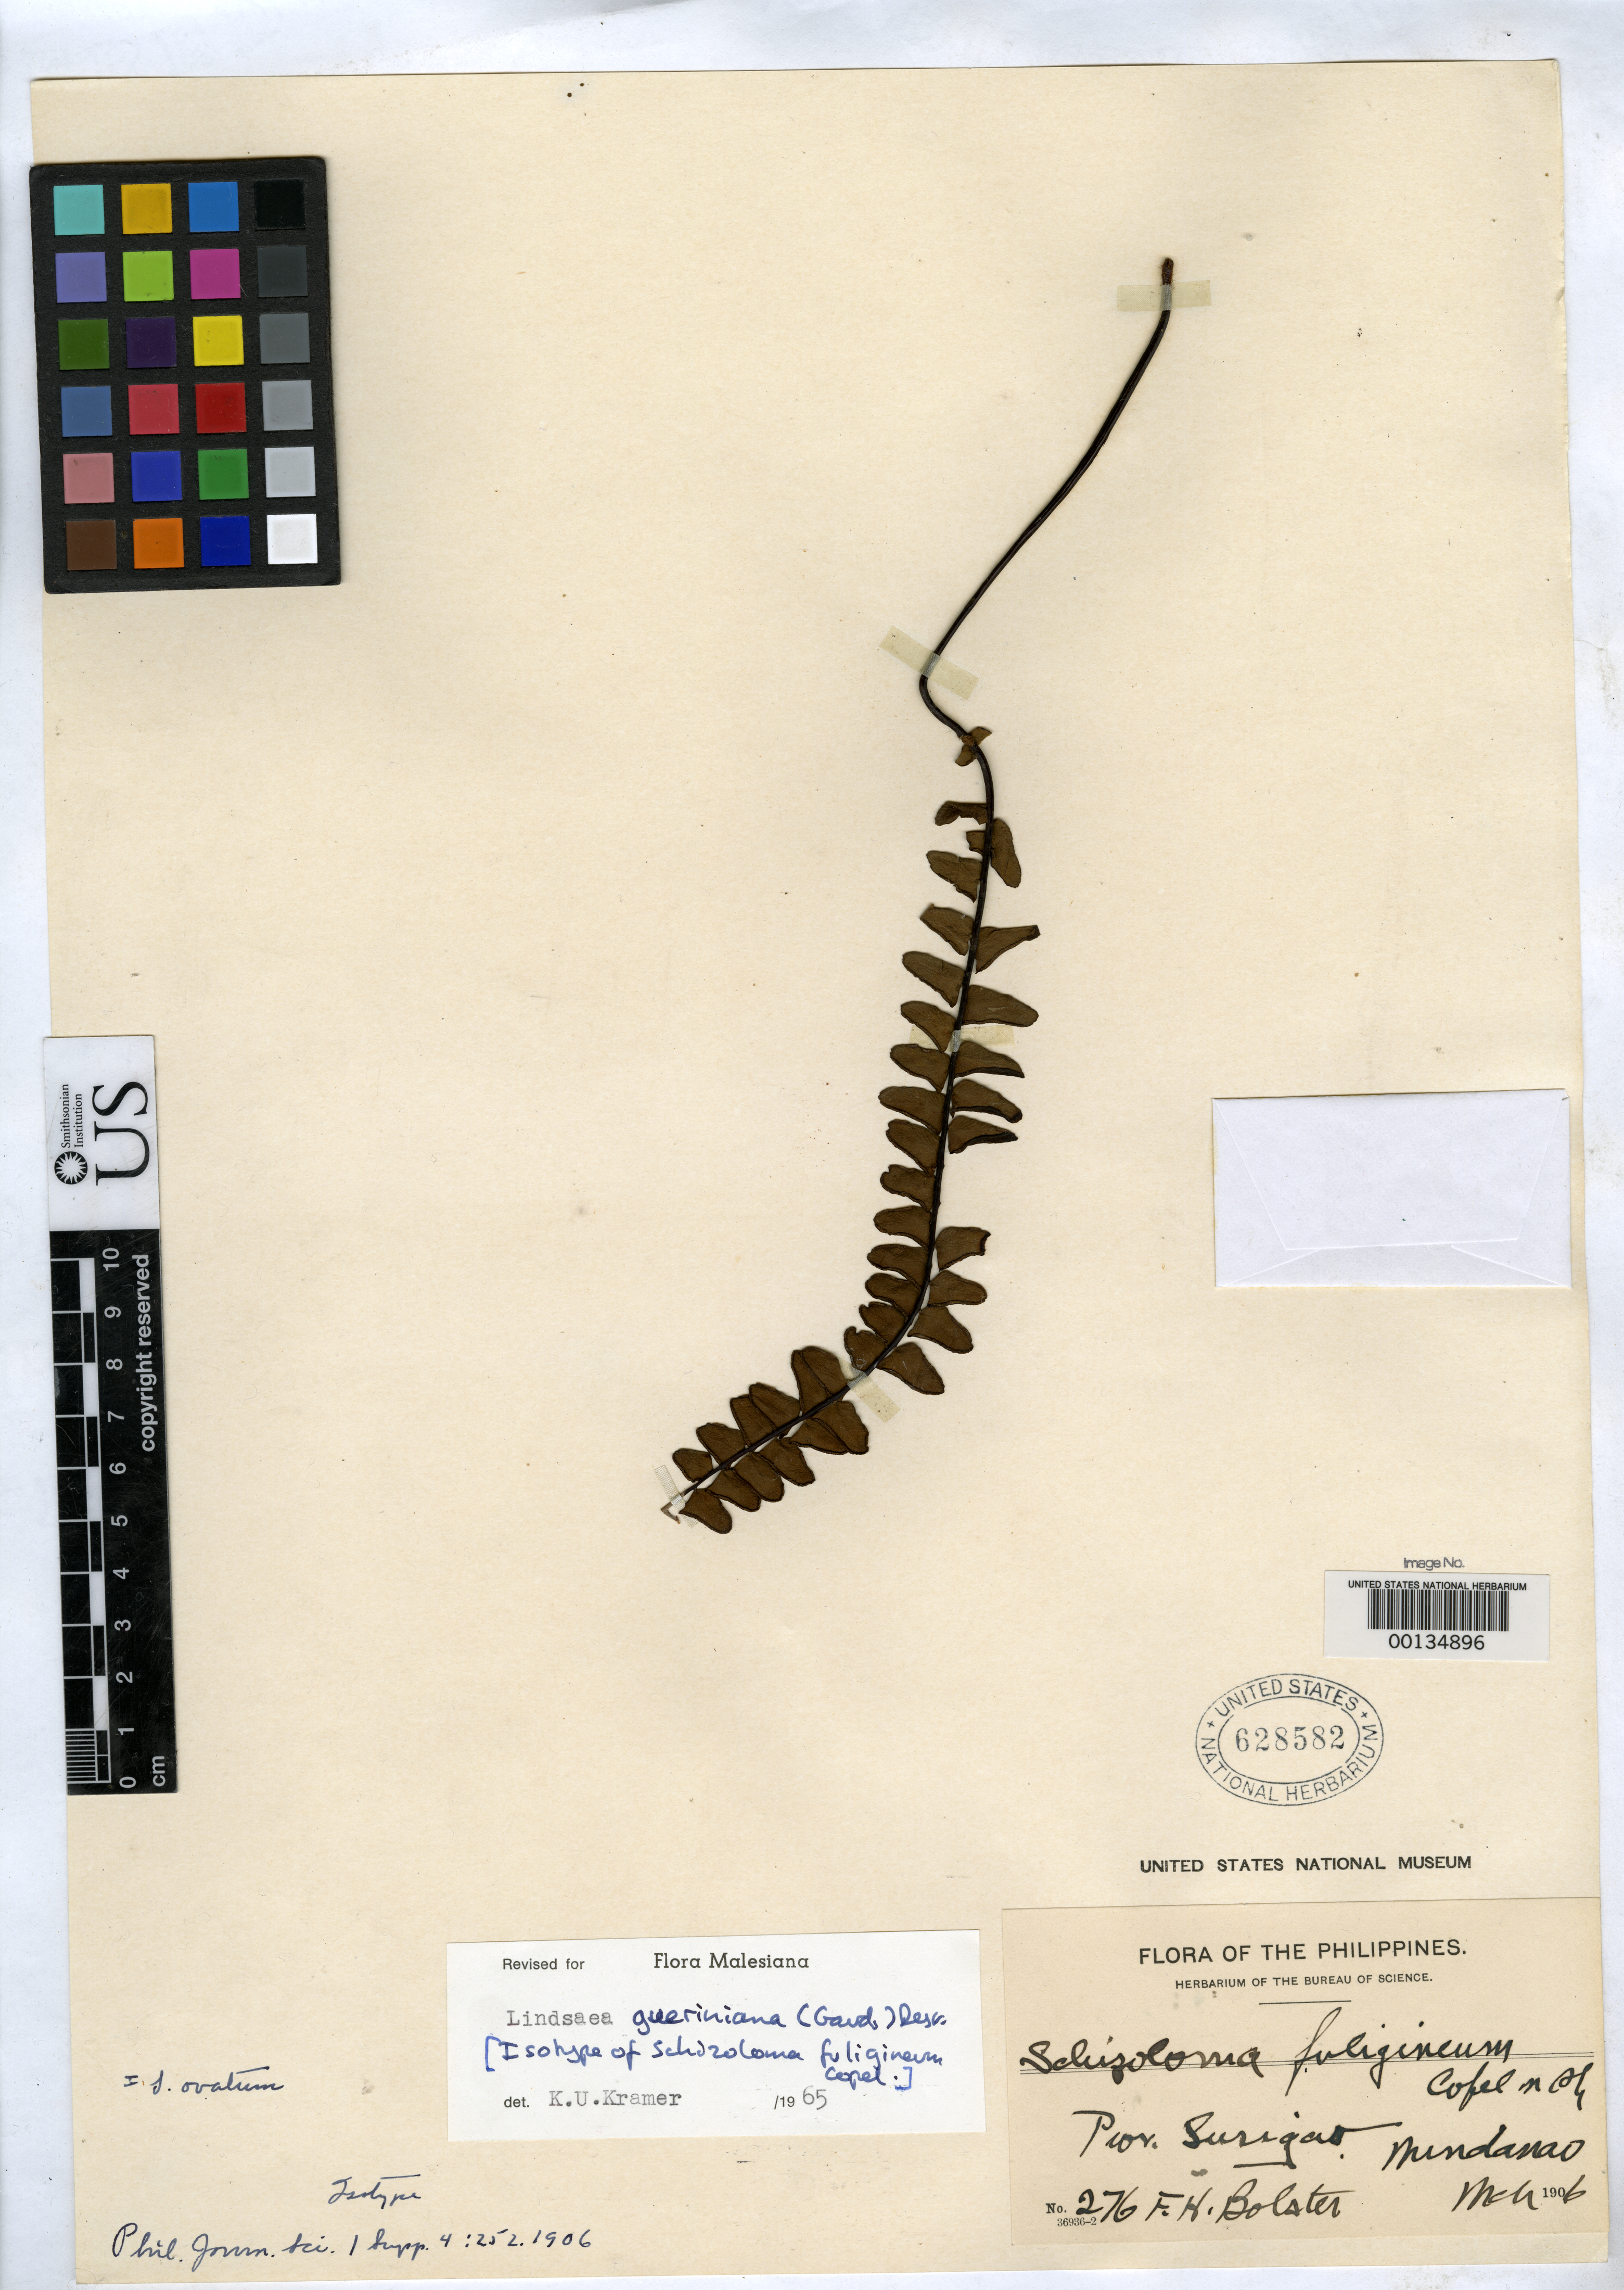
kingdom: Plantae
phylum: Tracheophyta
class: Polypodiopsida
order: Polypodiales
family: Lindsaeaceae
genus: Schizoloma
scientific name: Schizoloma fuligineum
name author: Copel.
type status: Isotype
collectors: F. Bolster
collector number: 276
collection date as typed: Mar 1906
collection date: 1906-03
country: Philippines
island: Surigao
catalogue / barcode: US 628582